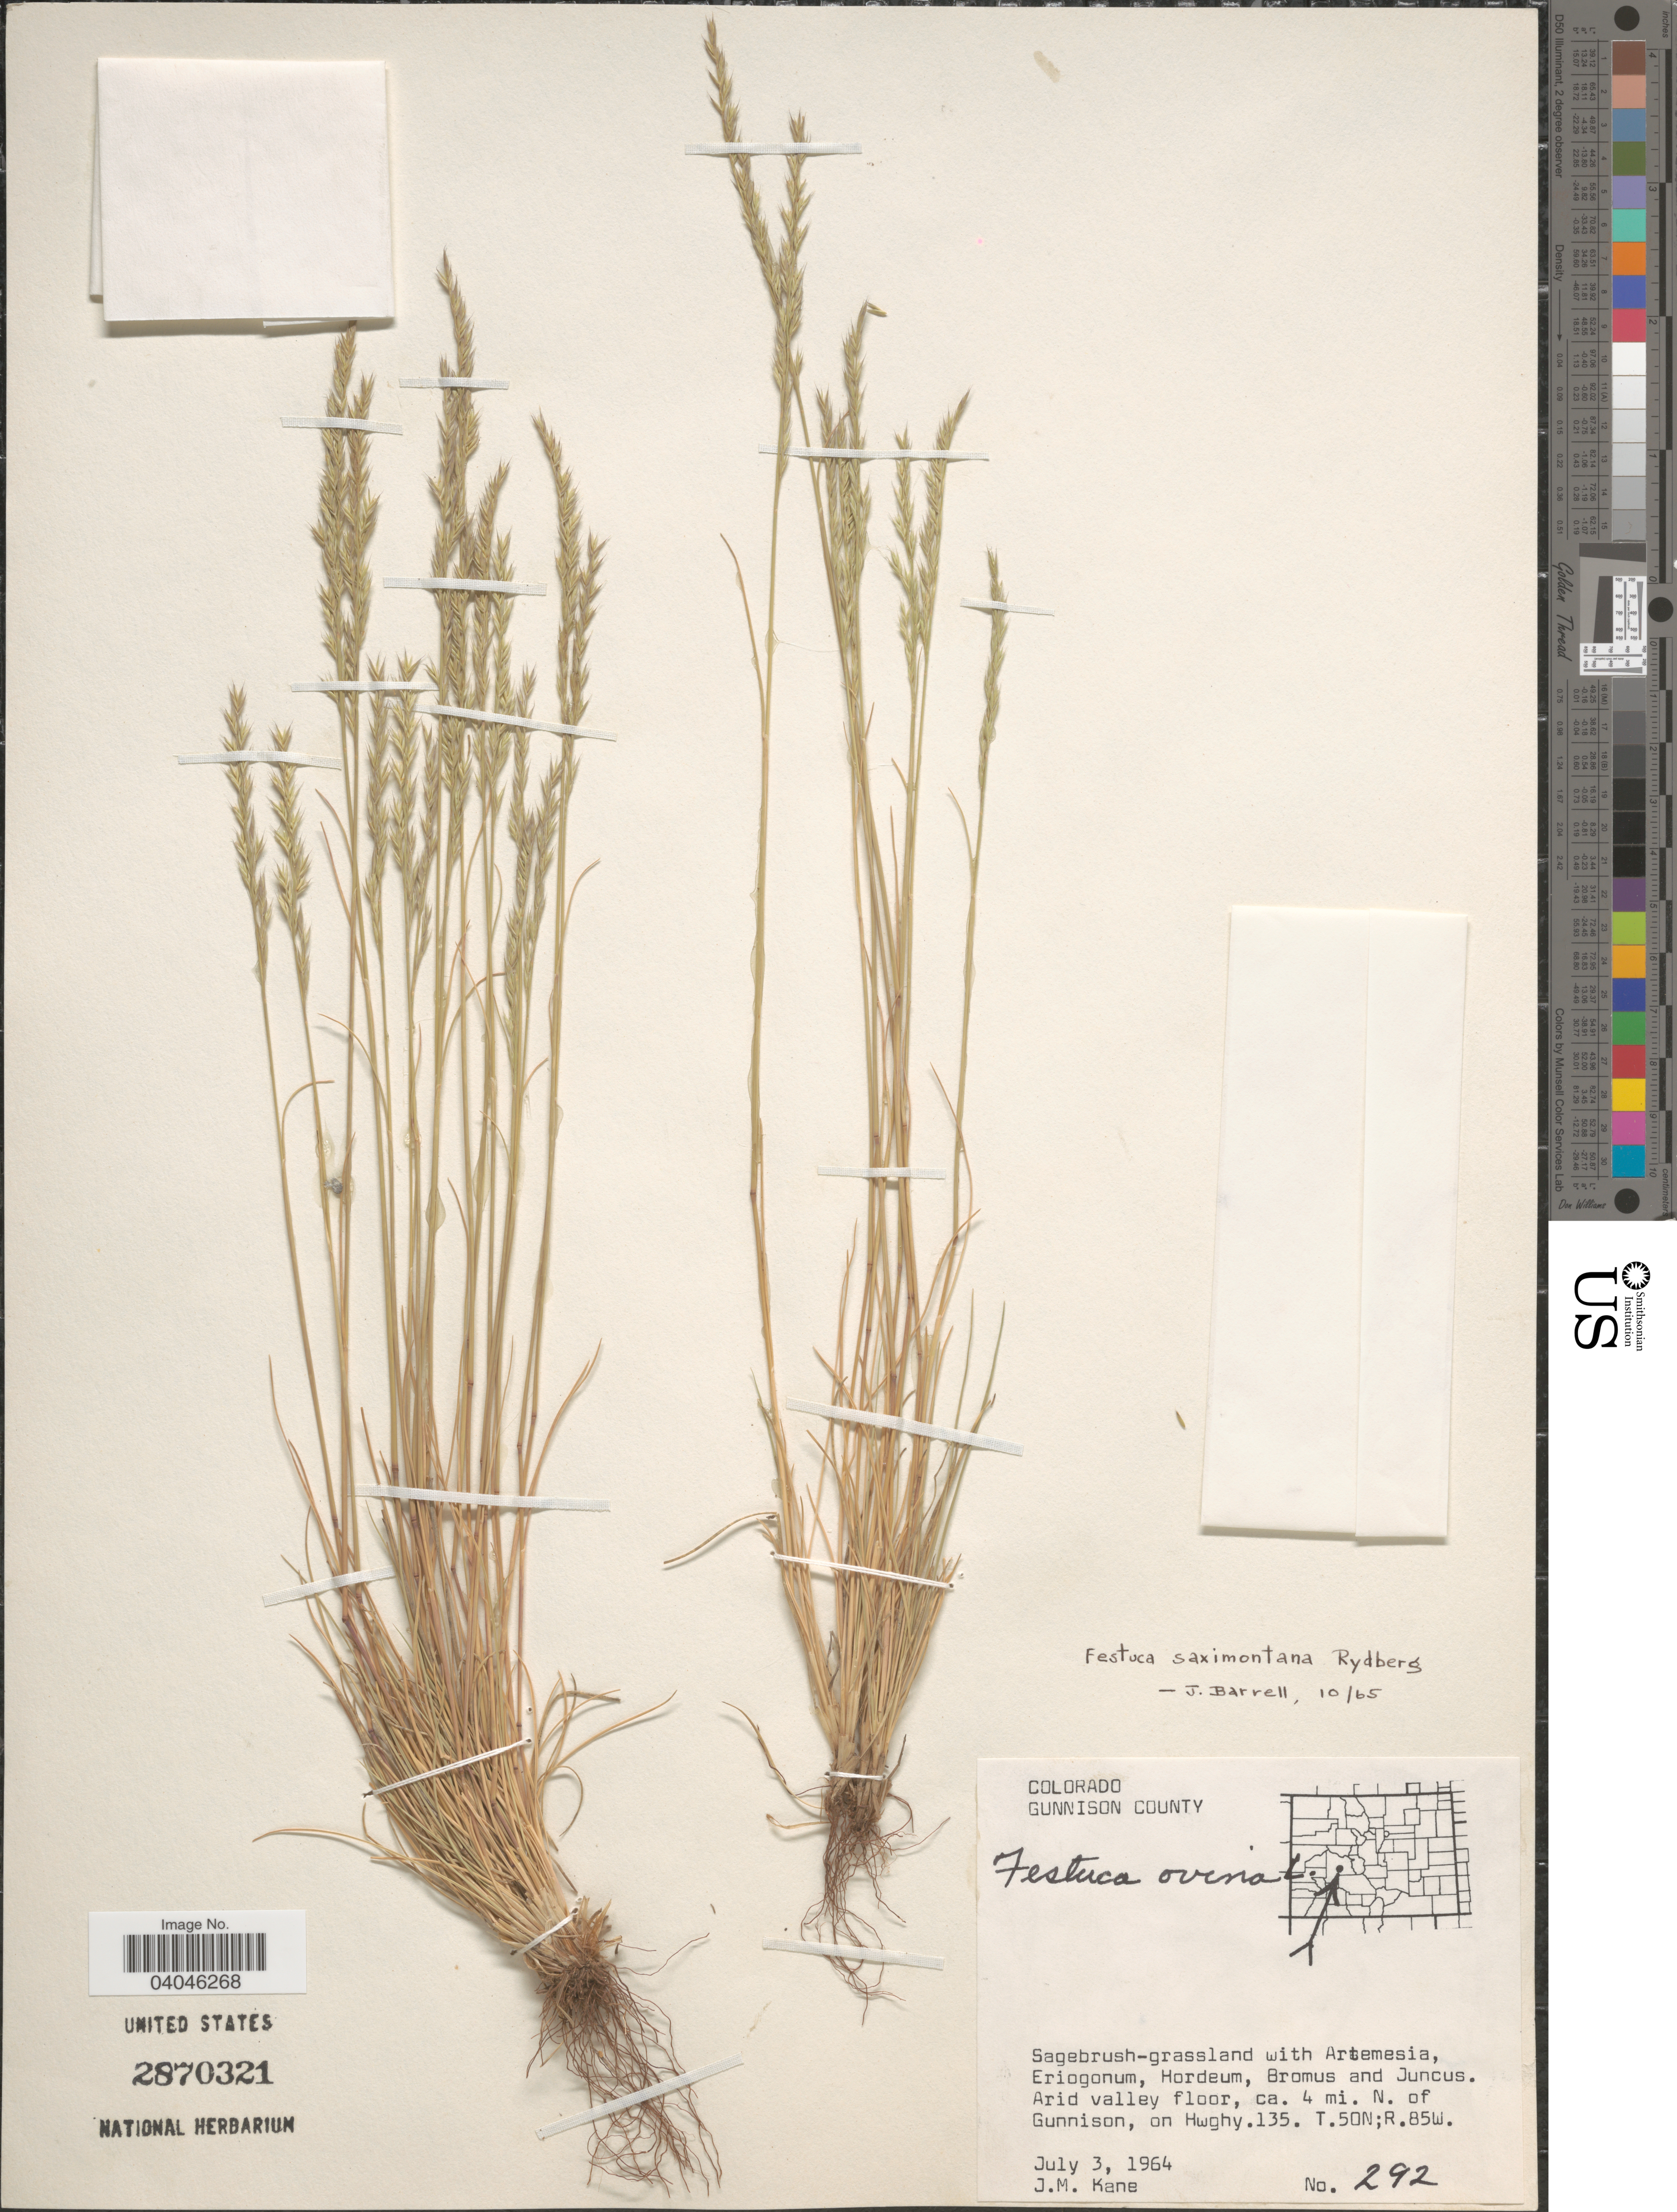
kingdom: Plantae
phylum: Tracheophyta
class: Liliopsida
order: Poales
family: Poaceae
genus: Festuca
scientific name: Festuca saximontana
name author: Rydb.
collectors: J. Kane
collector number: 292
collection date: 1964-07-03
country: United States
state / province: Colorado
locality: Gunnison County. Arid valley floor, ca. 4 mi. N. of Gunnison, on Hwghy.135. T.50N;R.85W.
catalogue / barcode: US 2870321